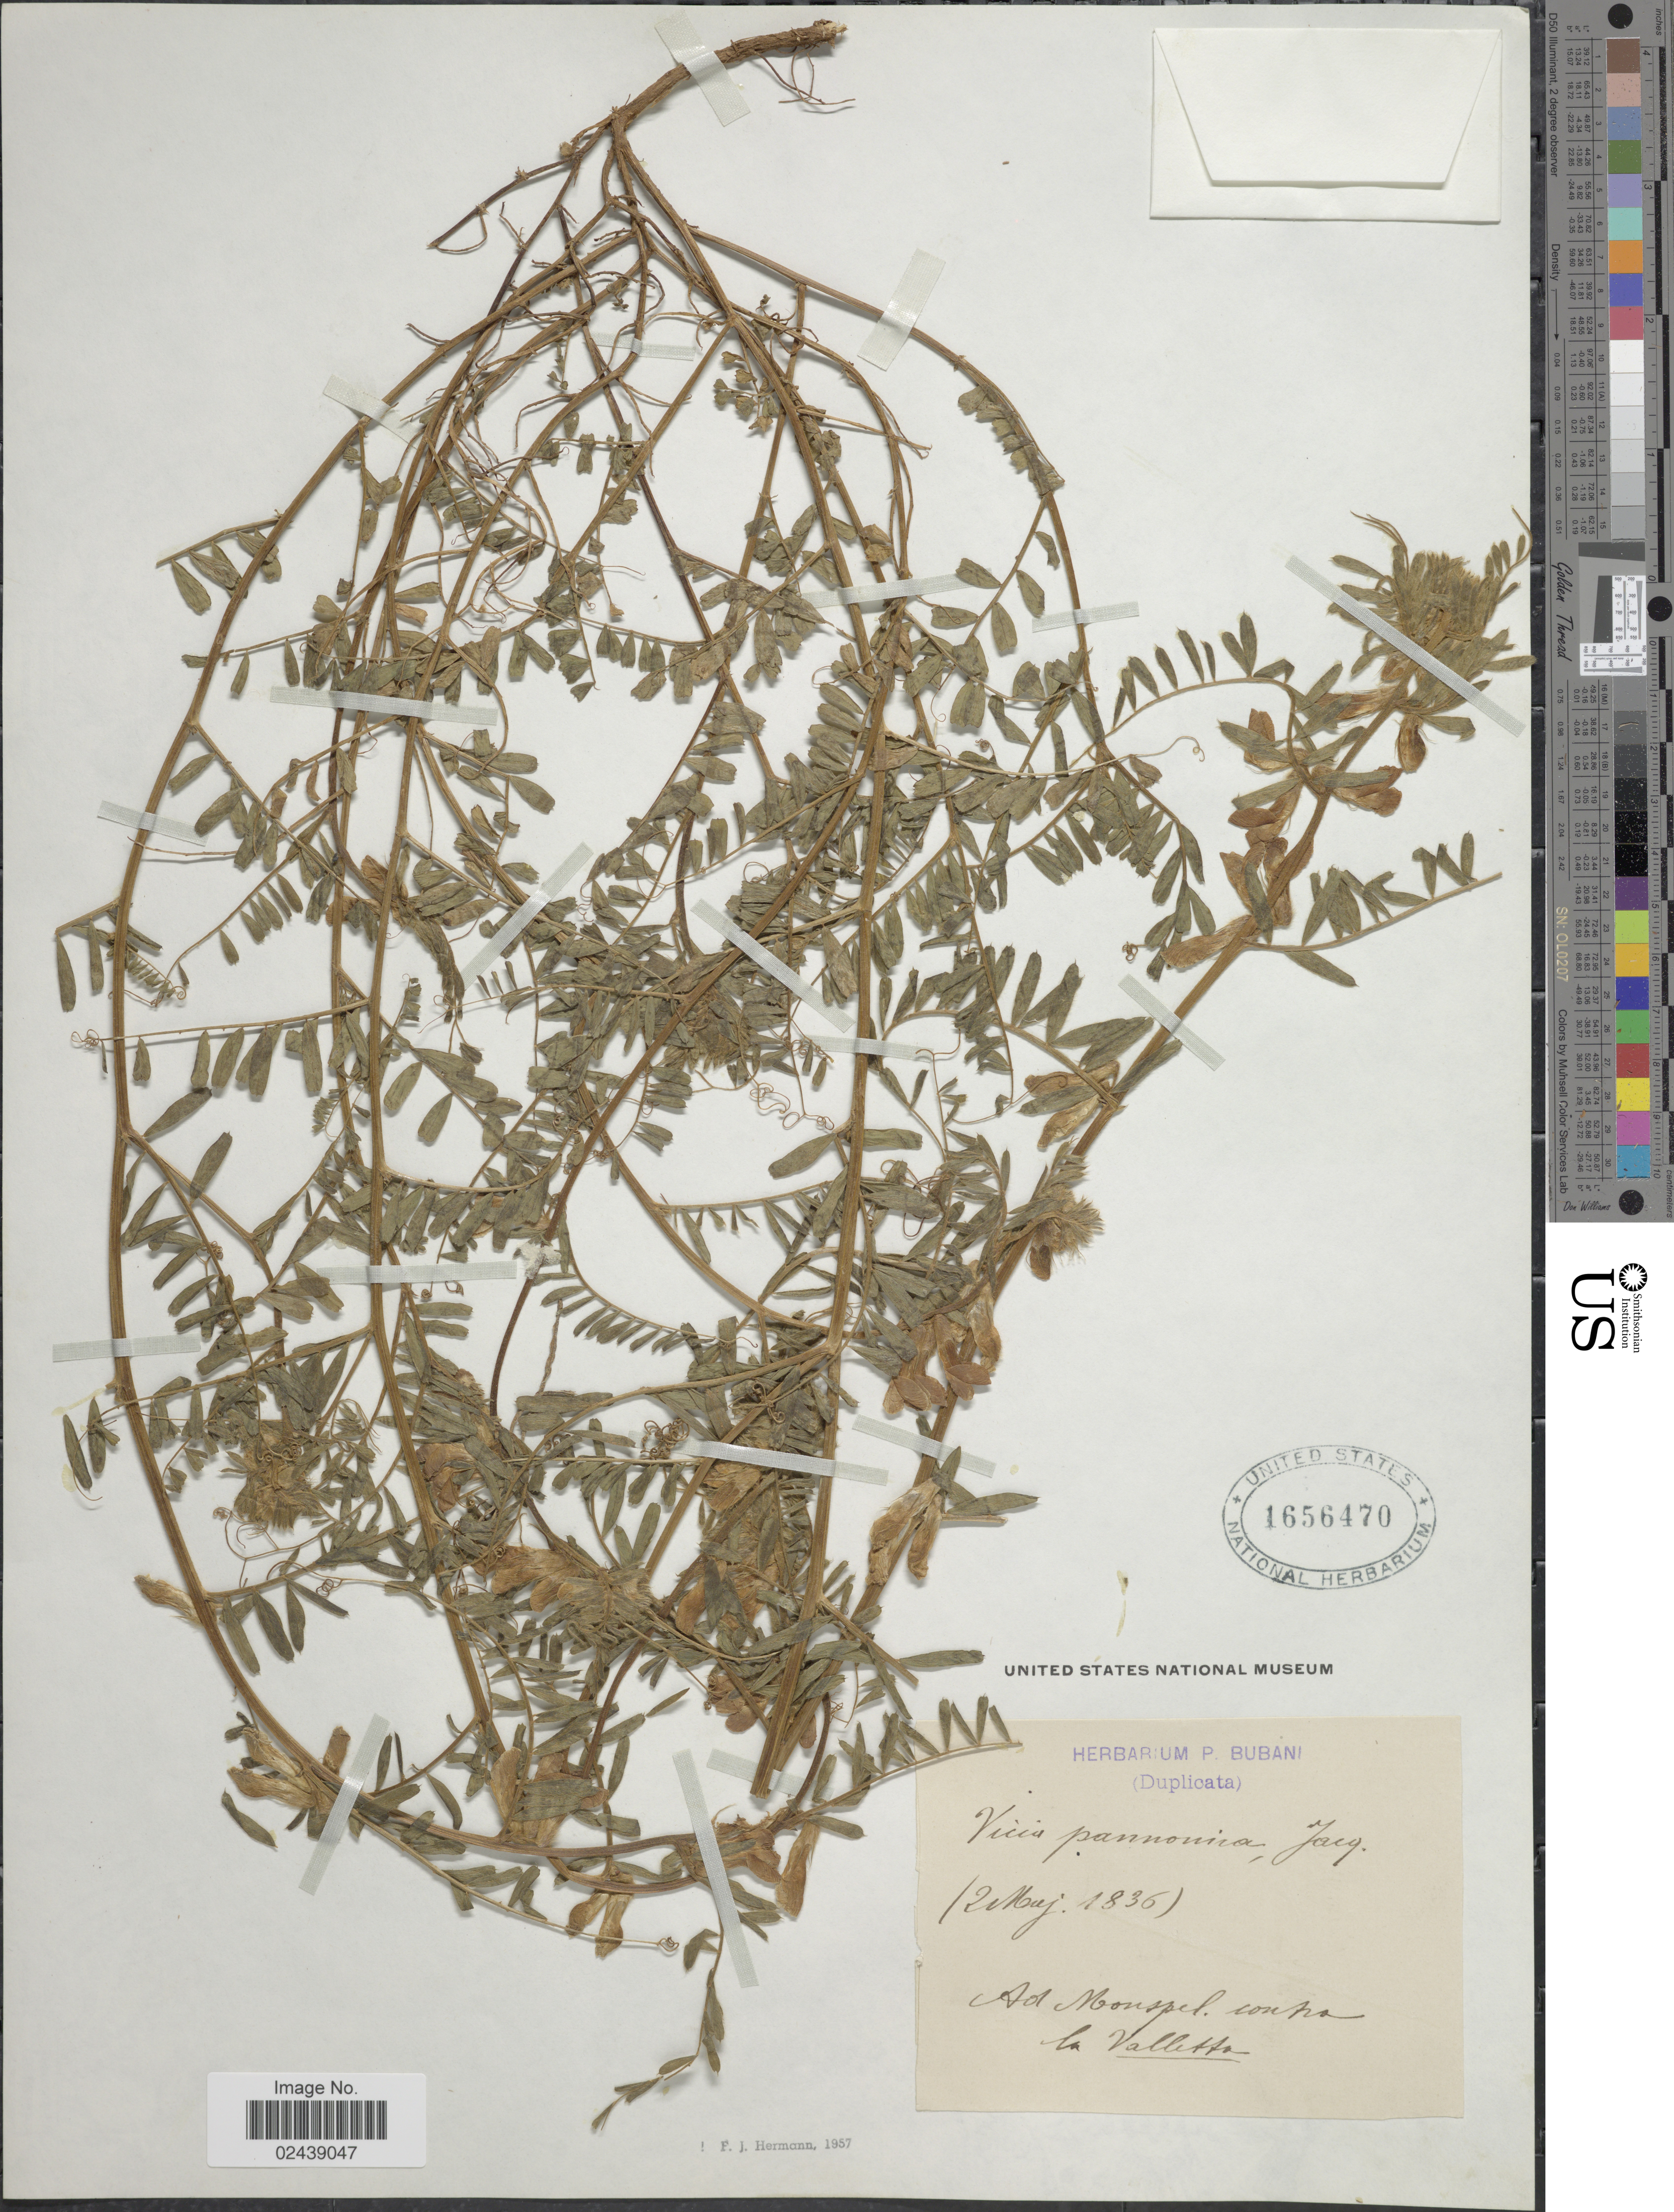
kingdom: Plantae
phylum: Tracheophyta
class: Magnoliopsida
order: Fabales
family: Fabaceae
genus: Vicia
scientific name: Vicia pannonica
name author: Crantz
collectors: ex herb. P. Bubani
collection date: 1836-05-21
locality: Ad Monspel. comta la Valletta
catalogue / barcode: US 1656470